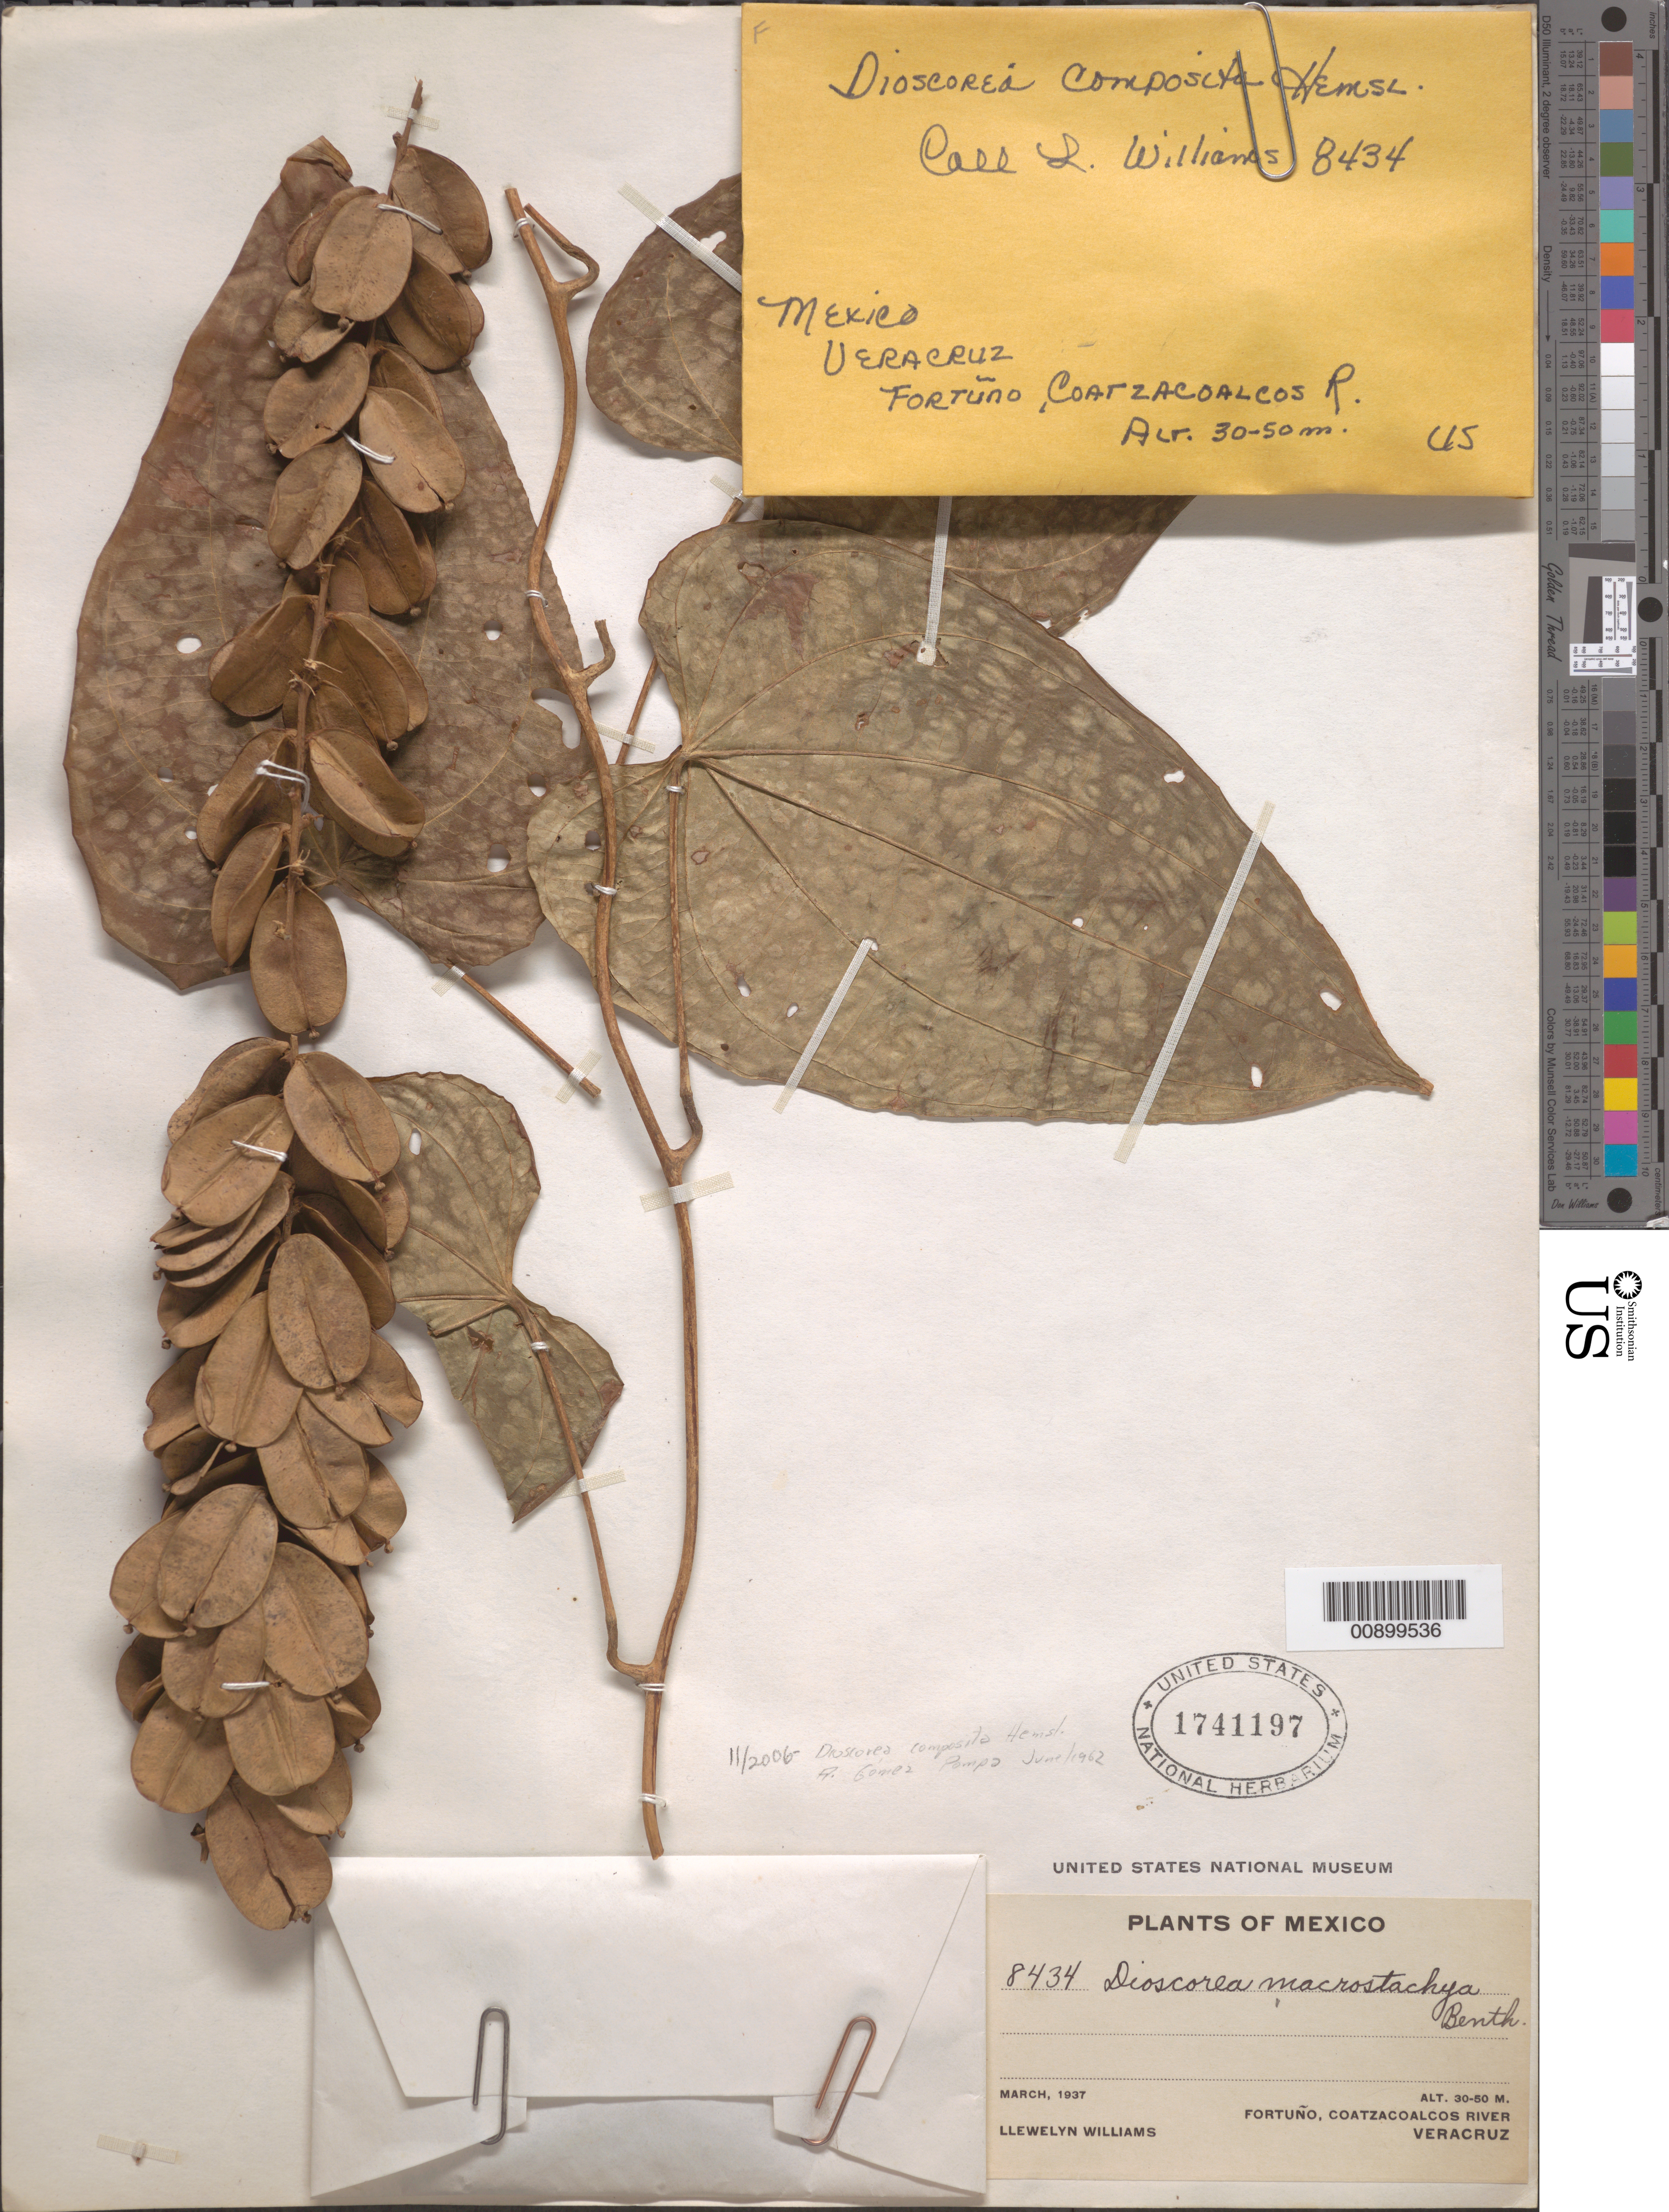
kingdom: Plantae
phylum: Tracheophyta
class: Liliopsida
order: Dioscoreales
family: Dioscoreaceae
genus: Dioscorea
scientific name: Dioscorea composita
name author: Hemsl.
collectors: L. Williams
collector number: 8434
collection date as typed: Mar 1937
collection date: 1937-03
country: Mexico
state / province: Veracruz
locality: Fortuño, Coatzacoalcos River, Veracruz.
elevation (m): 50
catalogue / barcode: US 1741197